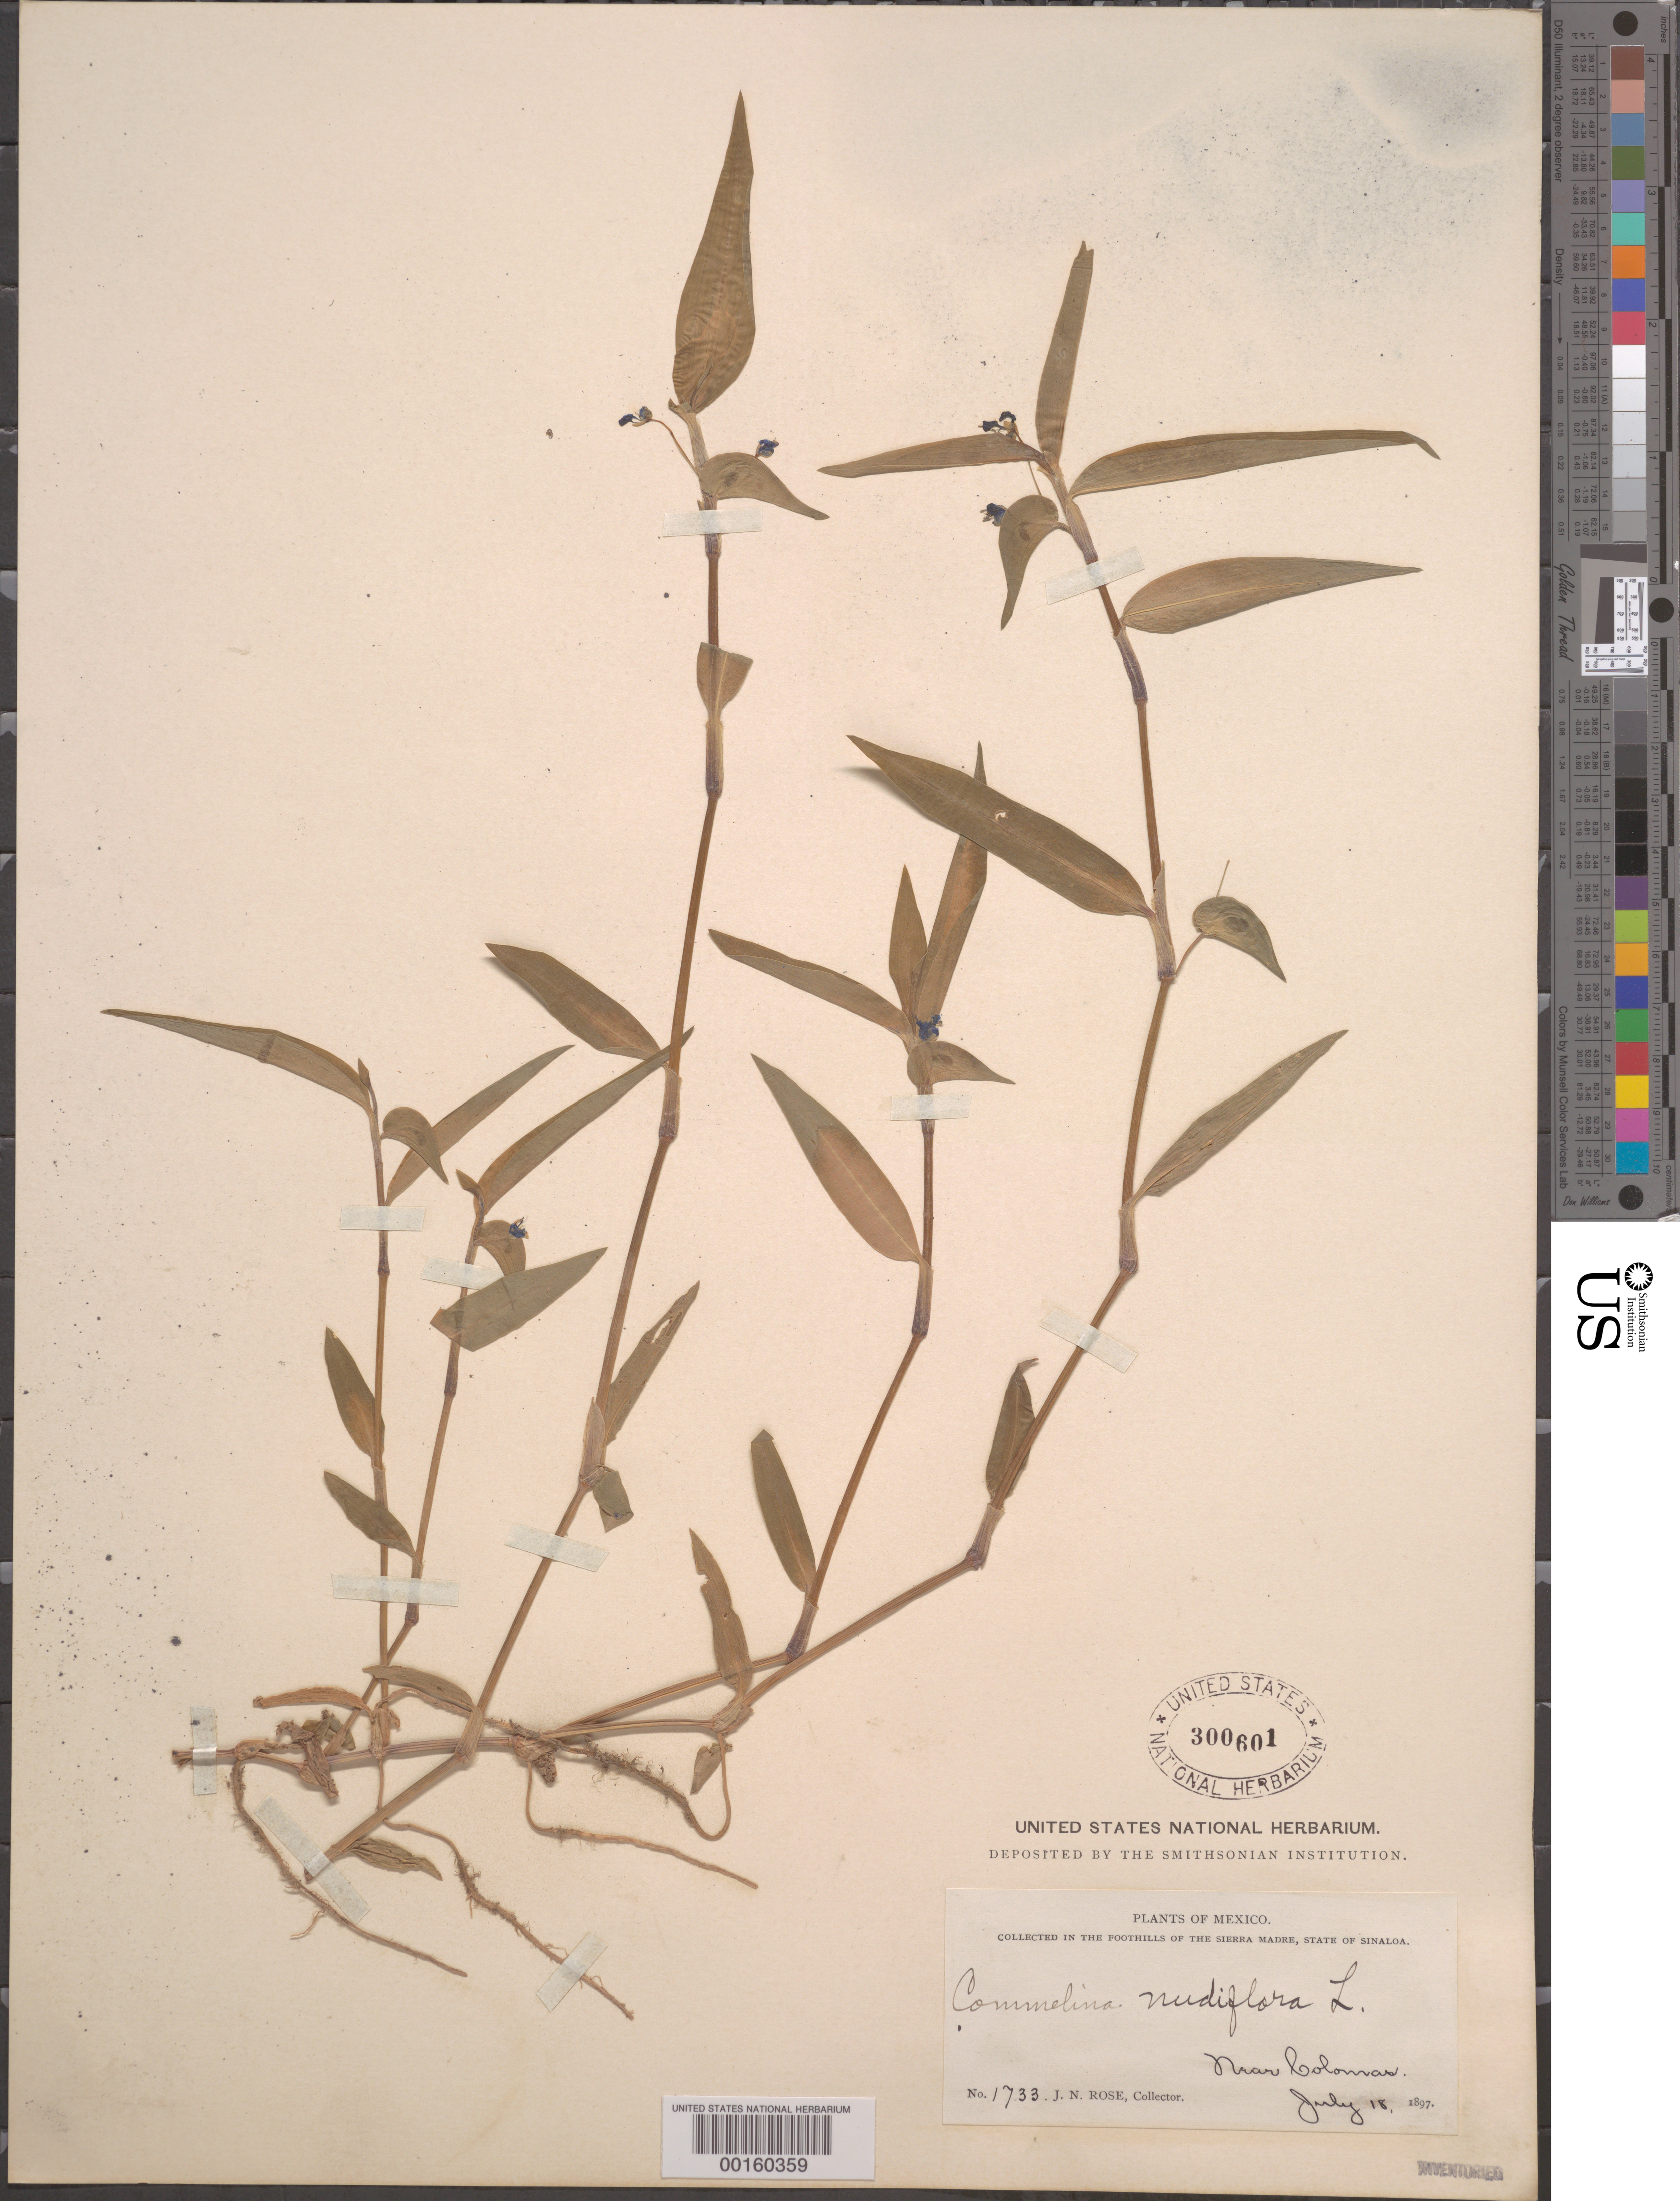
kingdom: Plantae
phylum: Tracheophyta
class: Liliopsida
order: Commelinales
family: Commelinaceae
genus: Commelina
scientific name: Commelina diffusa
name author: Burm. f.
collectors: J. N. Rose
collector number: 1733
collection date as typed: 18 Jul 1897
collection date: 1897-07-18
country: Mexico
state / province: Sinaloa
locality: Colomas; foothills of the Sierra Madre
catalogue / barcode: US 300601